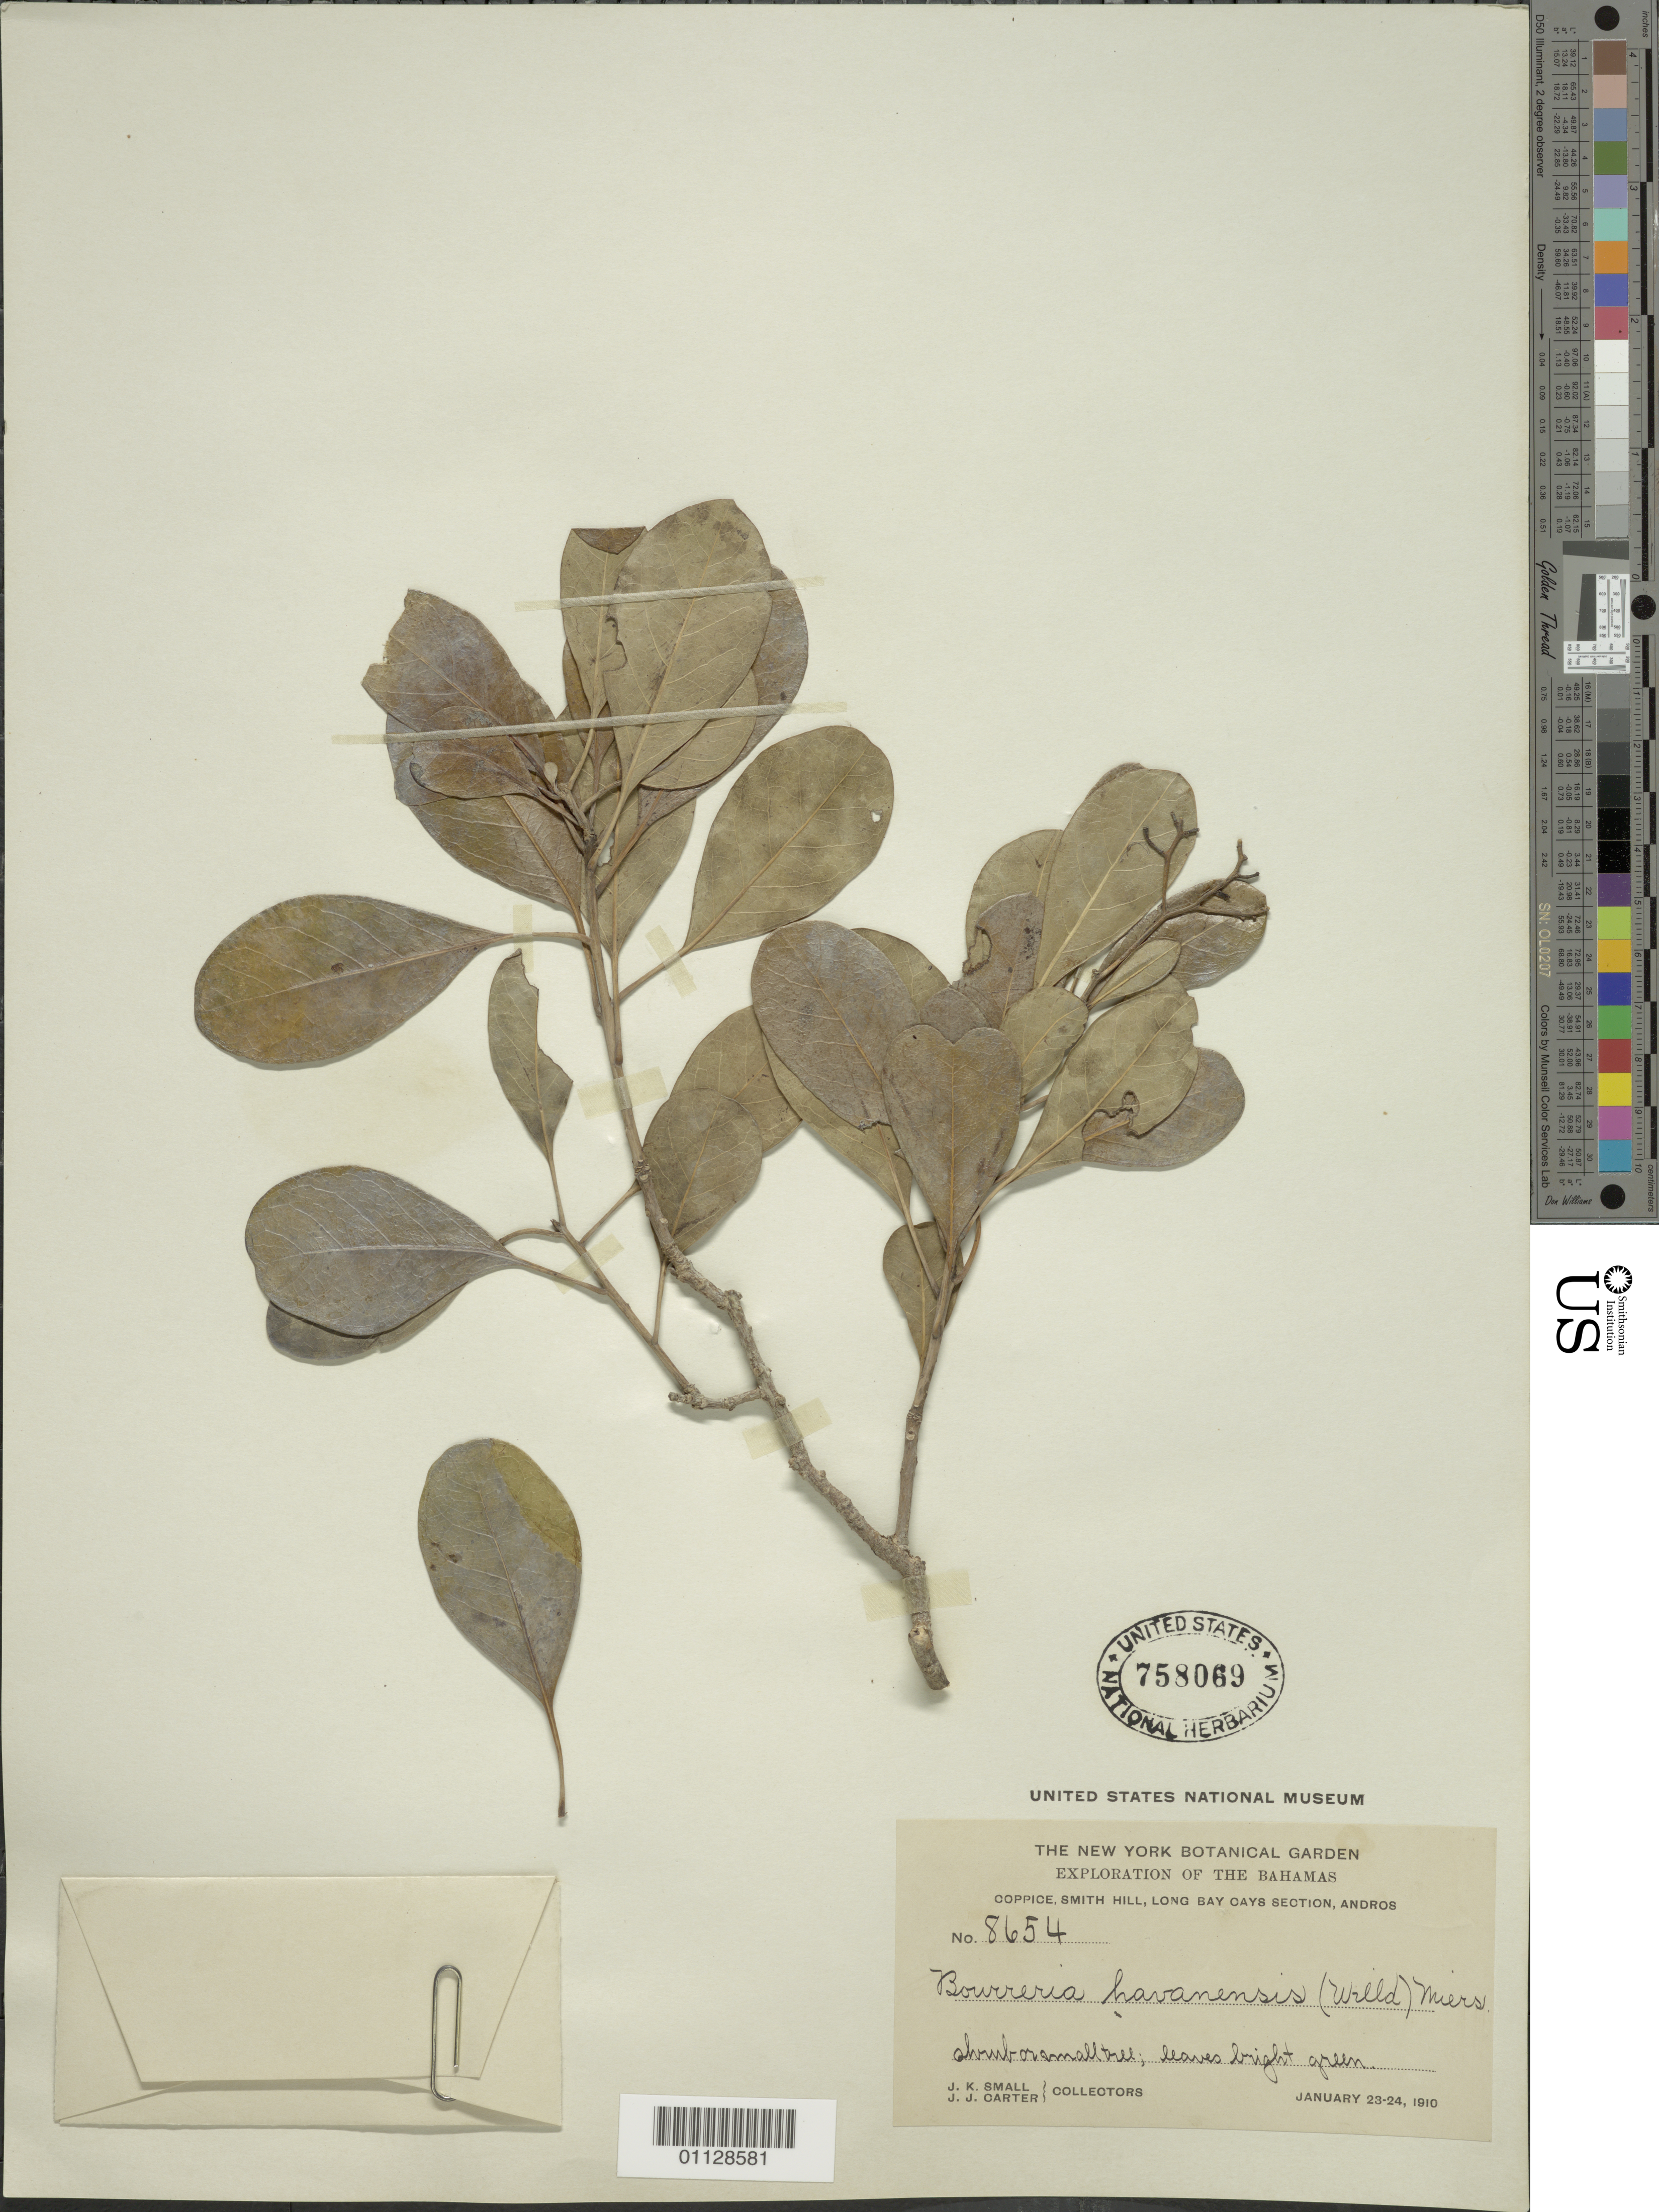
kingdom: Plantae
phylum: Tracheophyta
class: Magnoliopsida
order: Boraginales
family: Ehretiaceae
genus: Bourreria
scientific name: Bourreria succulenta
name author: Jacq.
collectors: J. K. Small & J. J. Carter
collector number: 8654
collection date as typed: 23 Jan 1910 and 24 Jan 1910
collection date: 1910-01-23,1910-01-24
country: Bahamas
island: Andros I.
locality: Coppice, Smith Hill, Long Bay Cays section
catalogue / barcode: US 758069